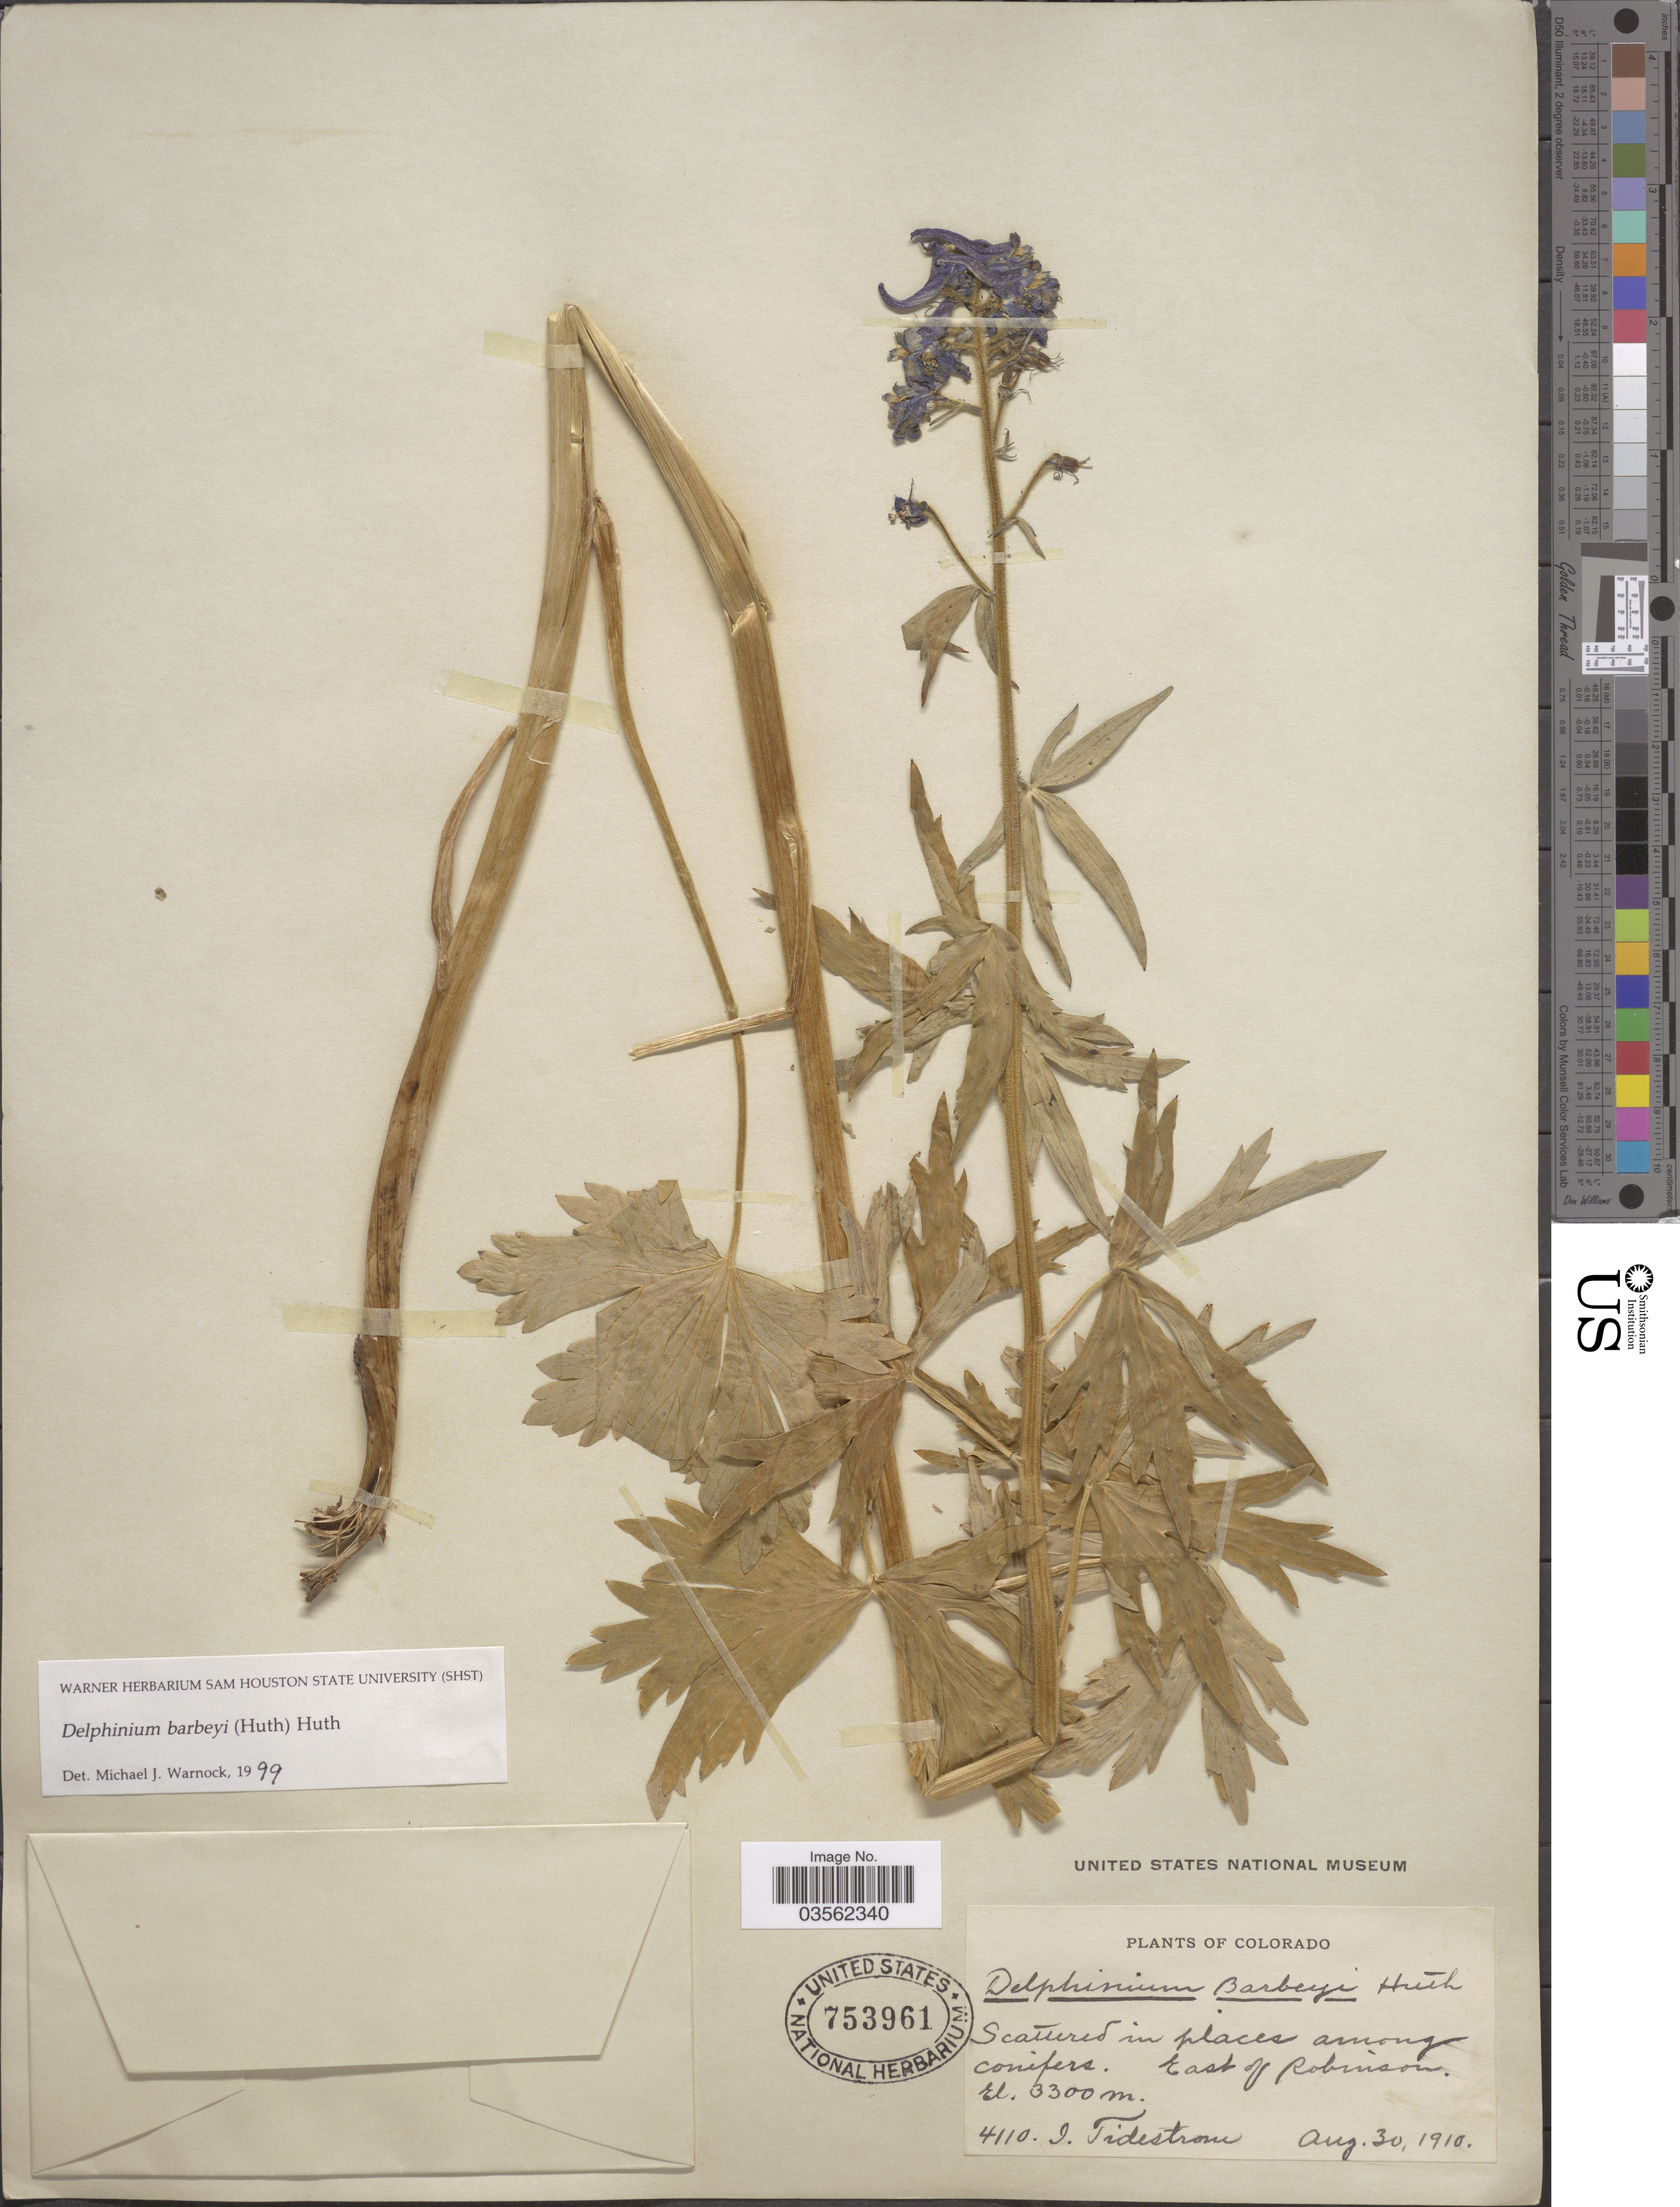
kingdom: Plantae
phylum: Tracheophyta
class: Magnoliopsida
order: Ranunculales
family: Ranunculaceae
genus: Delphinium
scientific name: Delphinium barbeyi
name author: (Huth) Huth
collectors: I. F. Tidestrom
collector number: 4110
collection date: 1910-08-30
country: United States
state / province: Colorado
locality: East of Robinson.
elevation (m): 3300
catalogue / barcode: US 753961